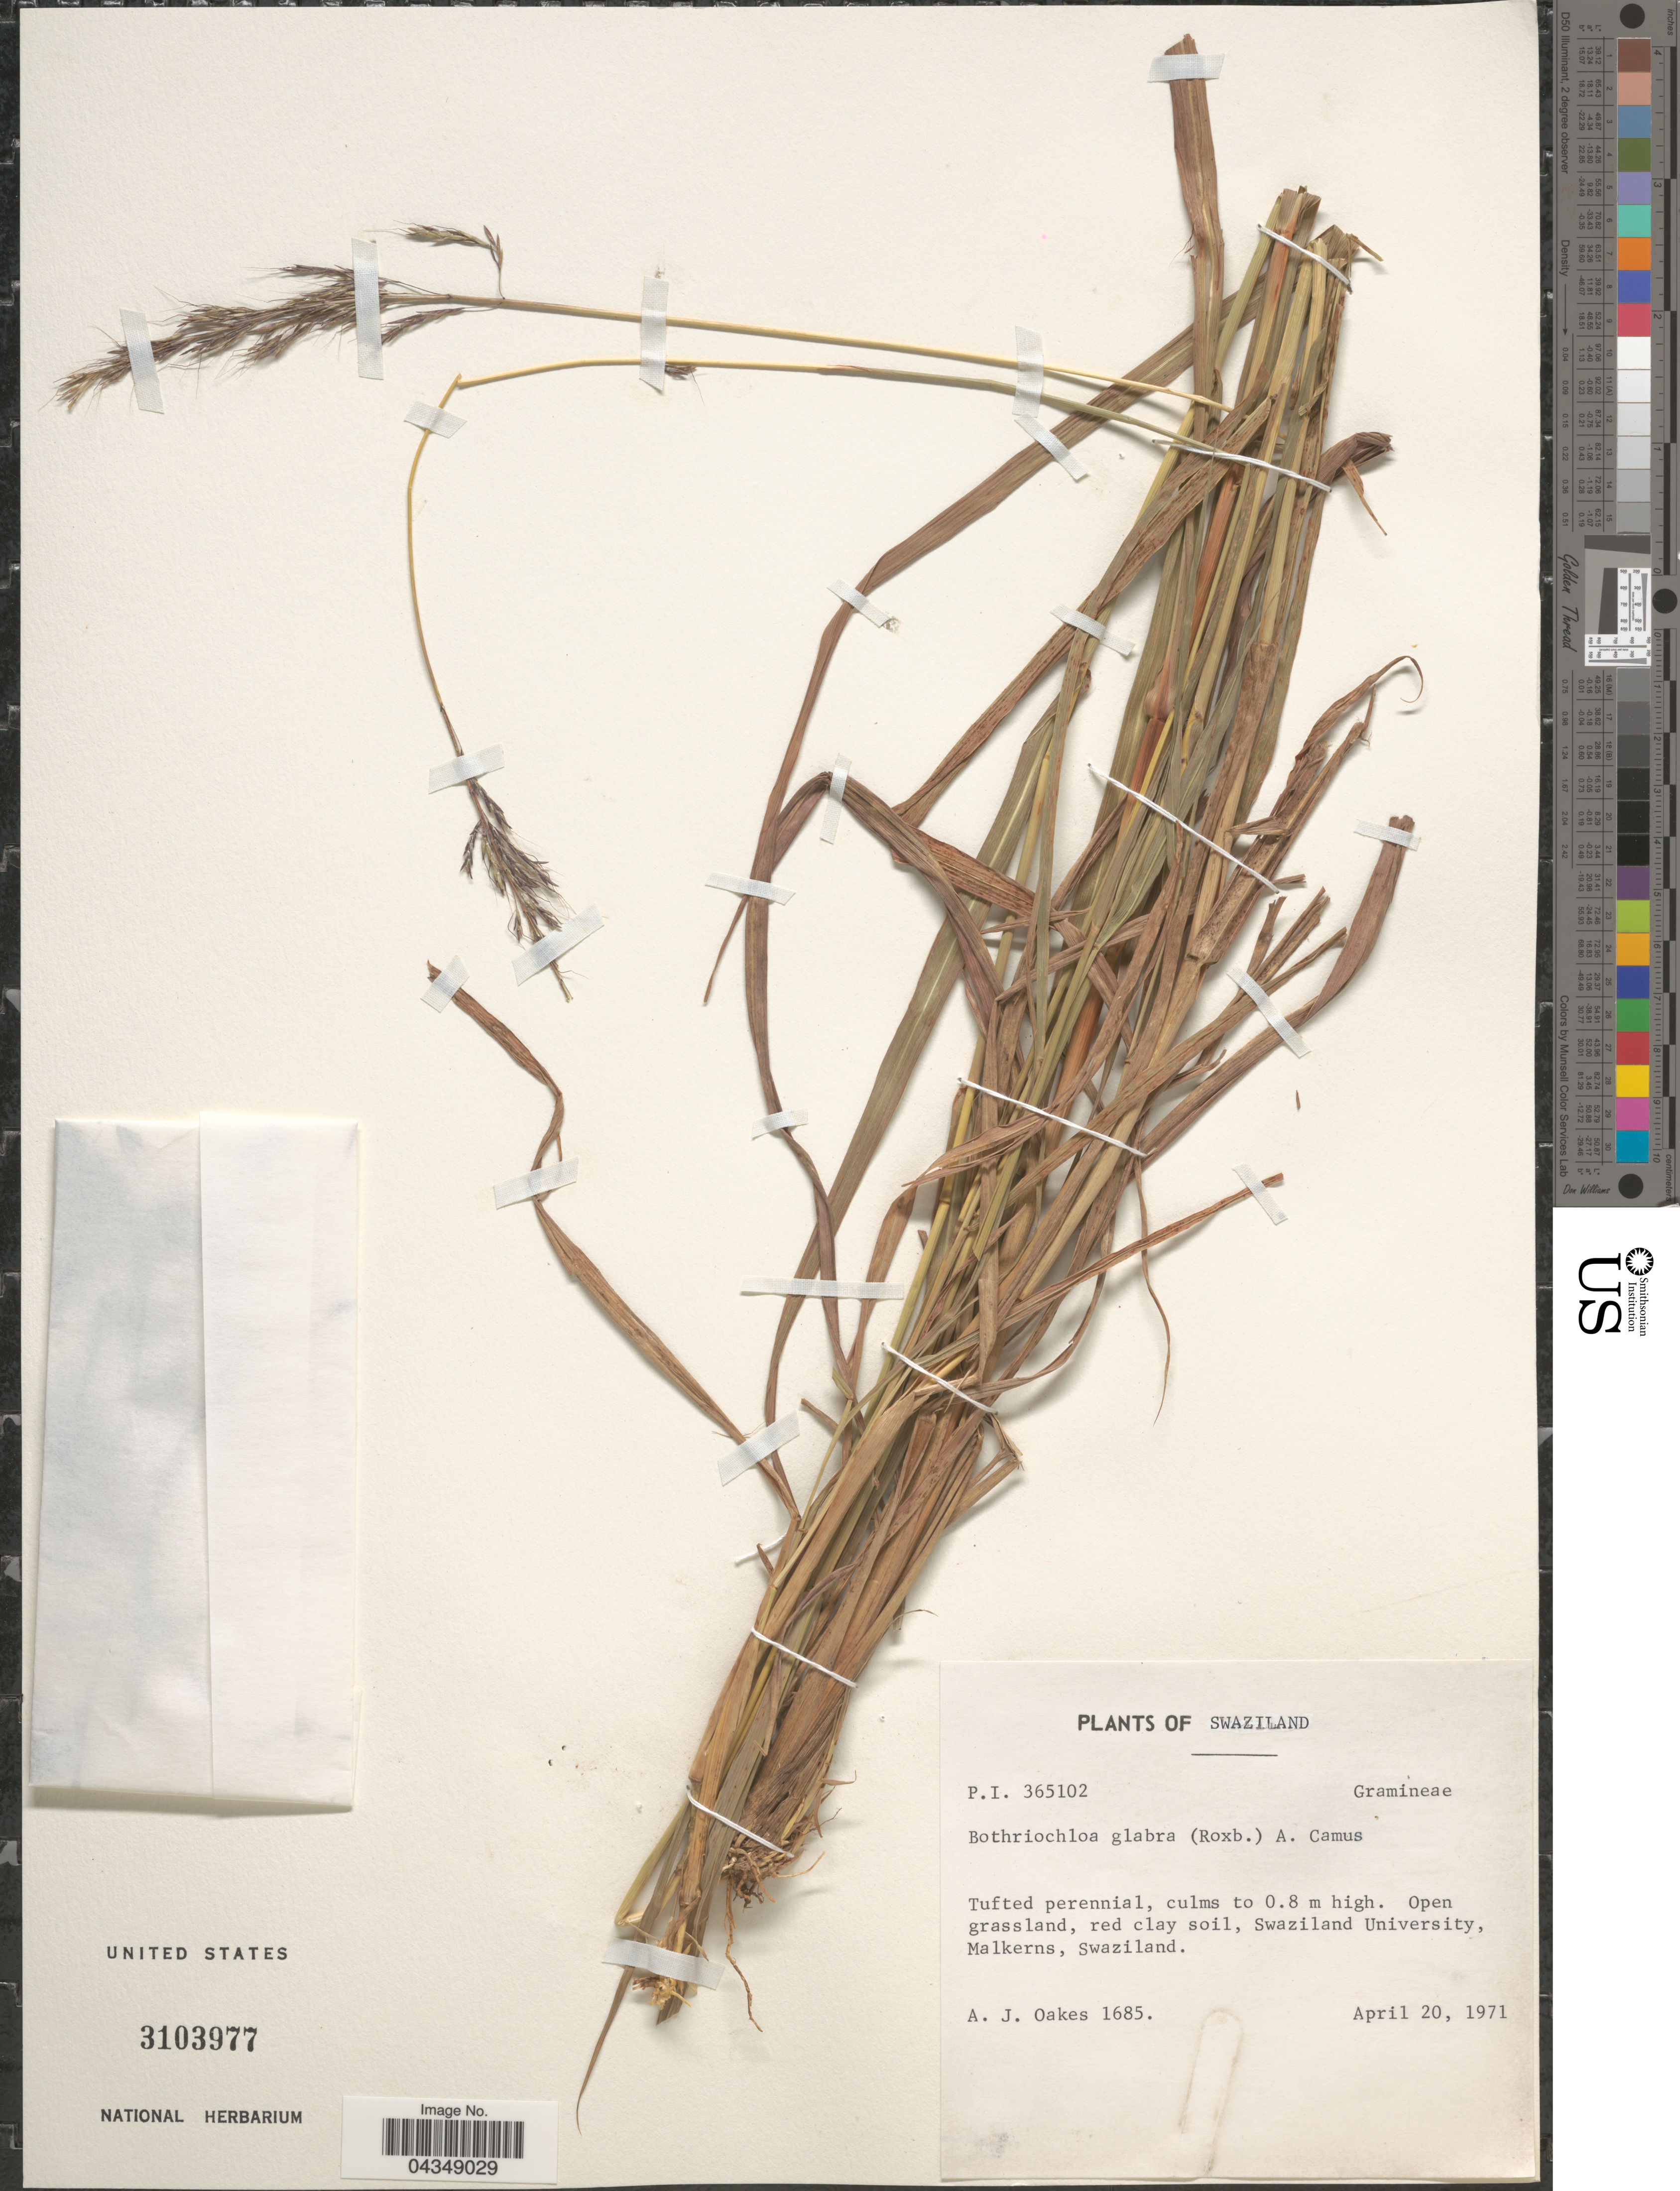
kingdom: Plantae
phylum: Tracheophyta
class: Liliopsida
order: Poales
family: Poaceae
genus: Bothriochloa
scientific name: Bothriochloa bladhii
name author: (Retz.) S.T. Blake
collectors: A. Oakes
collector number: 1685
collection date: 1971-04-20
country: Eswatini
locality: Swaziland University, Malkerns.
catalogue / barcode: US 3103977